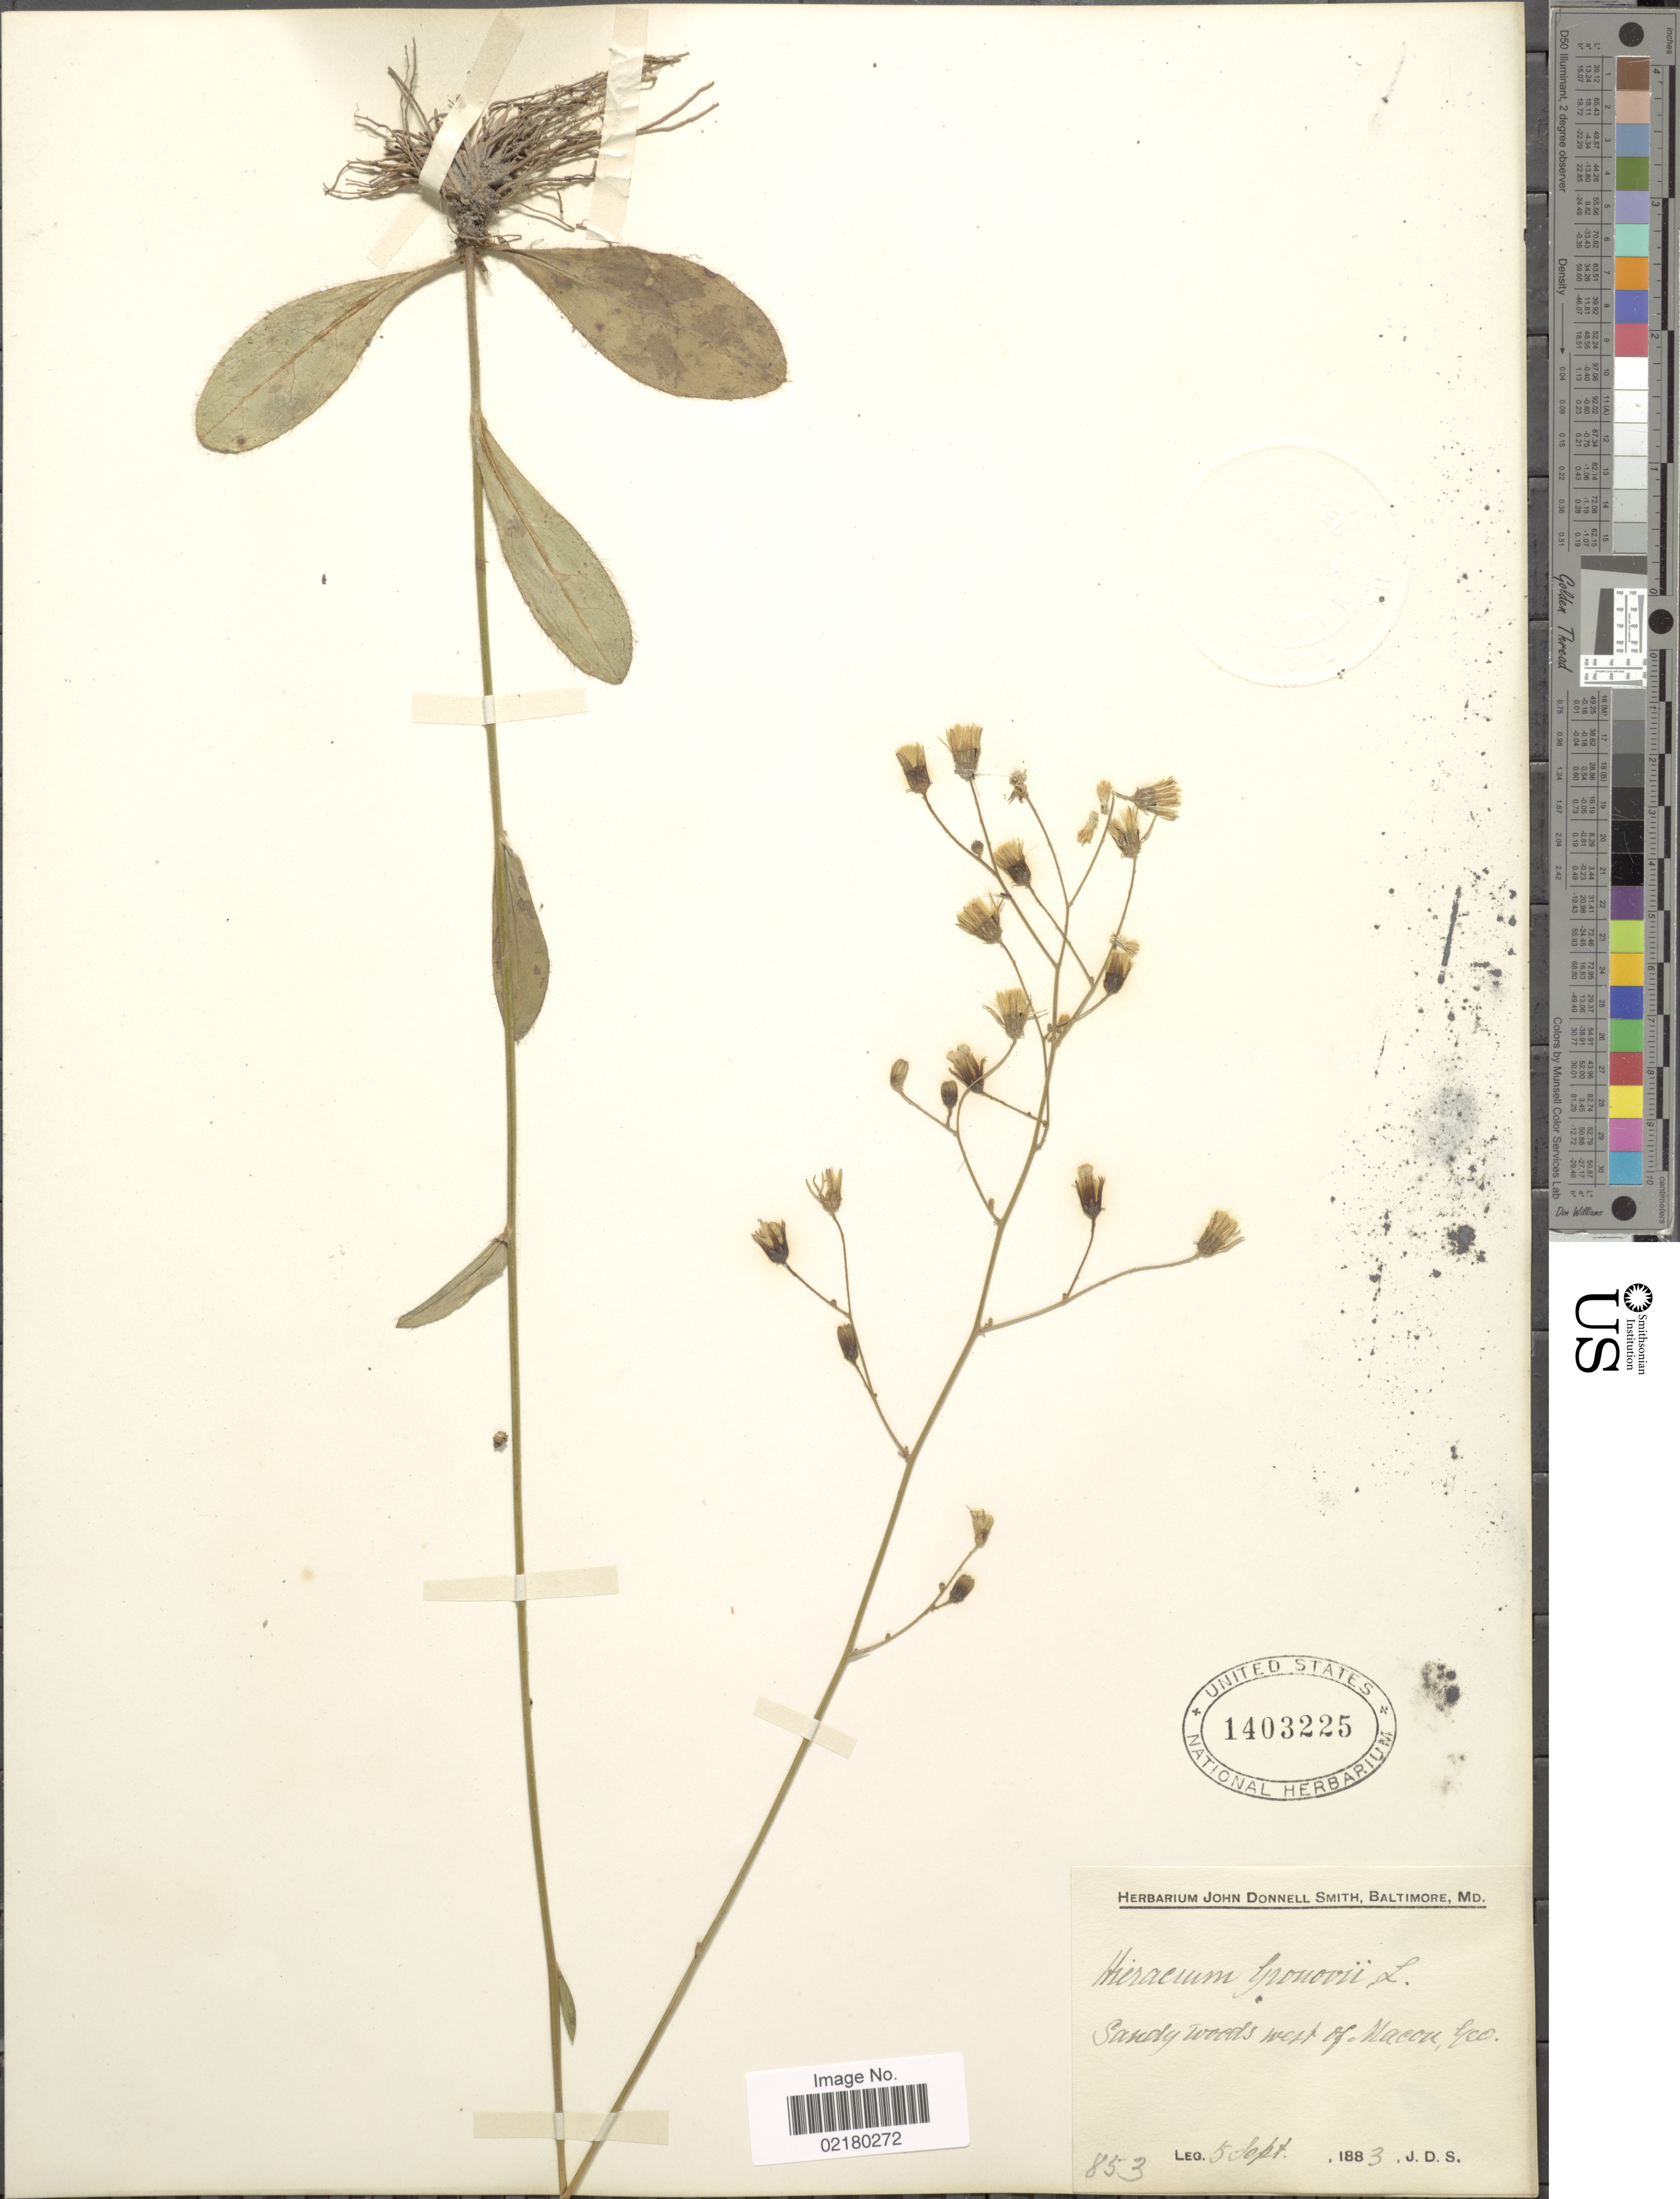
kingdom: Plantae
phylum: Tracheophyta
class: Magnoliopsida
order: Asterales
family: Asteraceae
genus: Hieracium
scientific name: Hieracium gronovii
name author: L.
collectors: J. Donnell Smith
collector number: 853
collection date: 1883-09-05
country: United States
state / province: Georgia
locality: Sandy woods west of Macou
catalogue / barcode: US 1403225